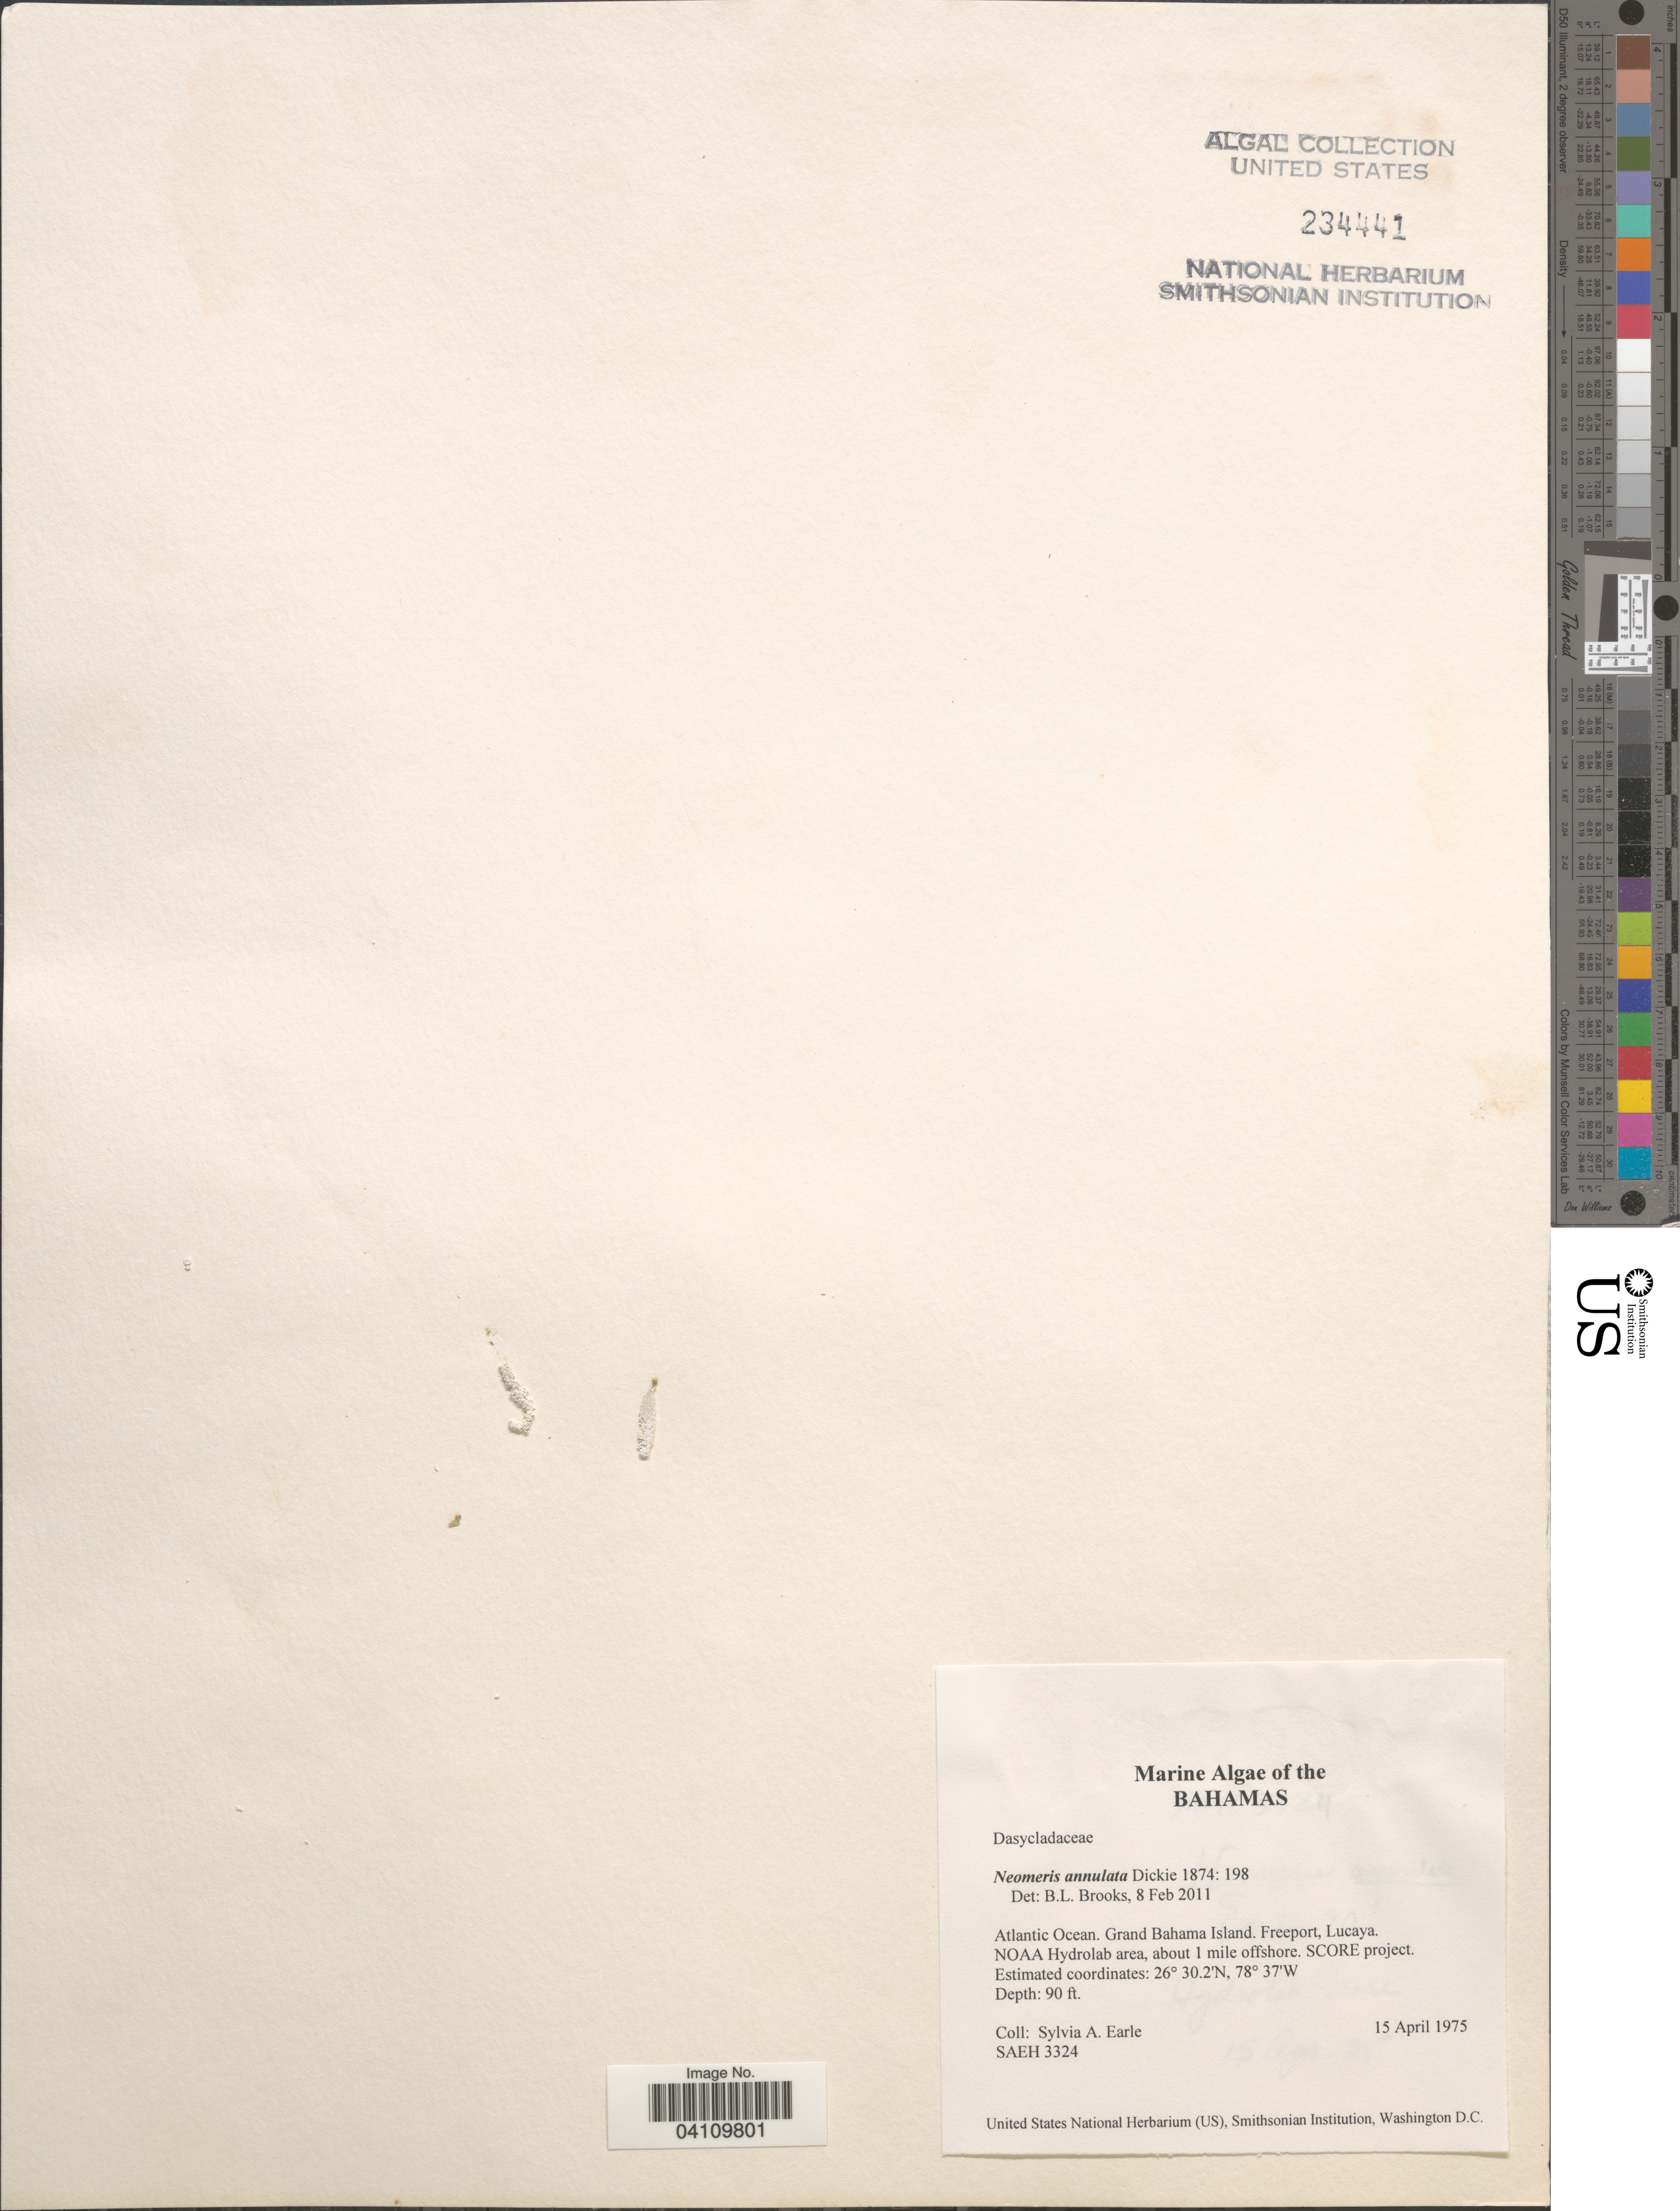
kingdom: Plantae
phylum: Chlorophyta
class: Ulvophyceae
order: Dasycladales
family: Dasycladaceae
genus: Neomeris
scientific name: Neomeris annulata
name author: Dickie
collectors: S. A. Earle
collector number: SAEH 3324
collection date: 1975-04-15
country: Bahamas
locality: Atlantic Ocean. Grand Bahama Island. Freeport, Lucaya. NOAA Hydrolab area, about 1 mile offshore. SCORE project.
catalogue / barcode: US 234441